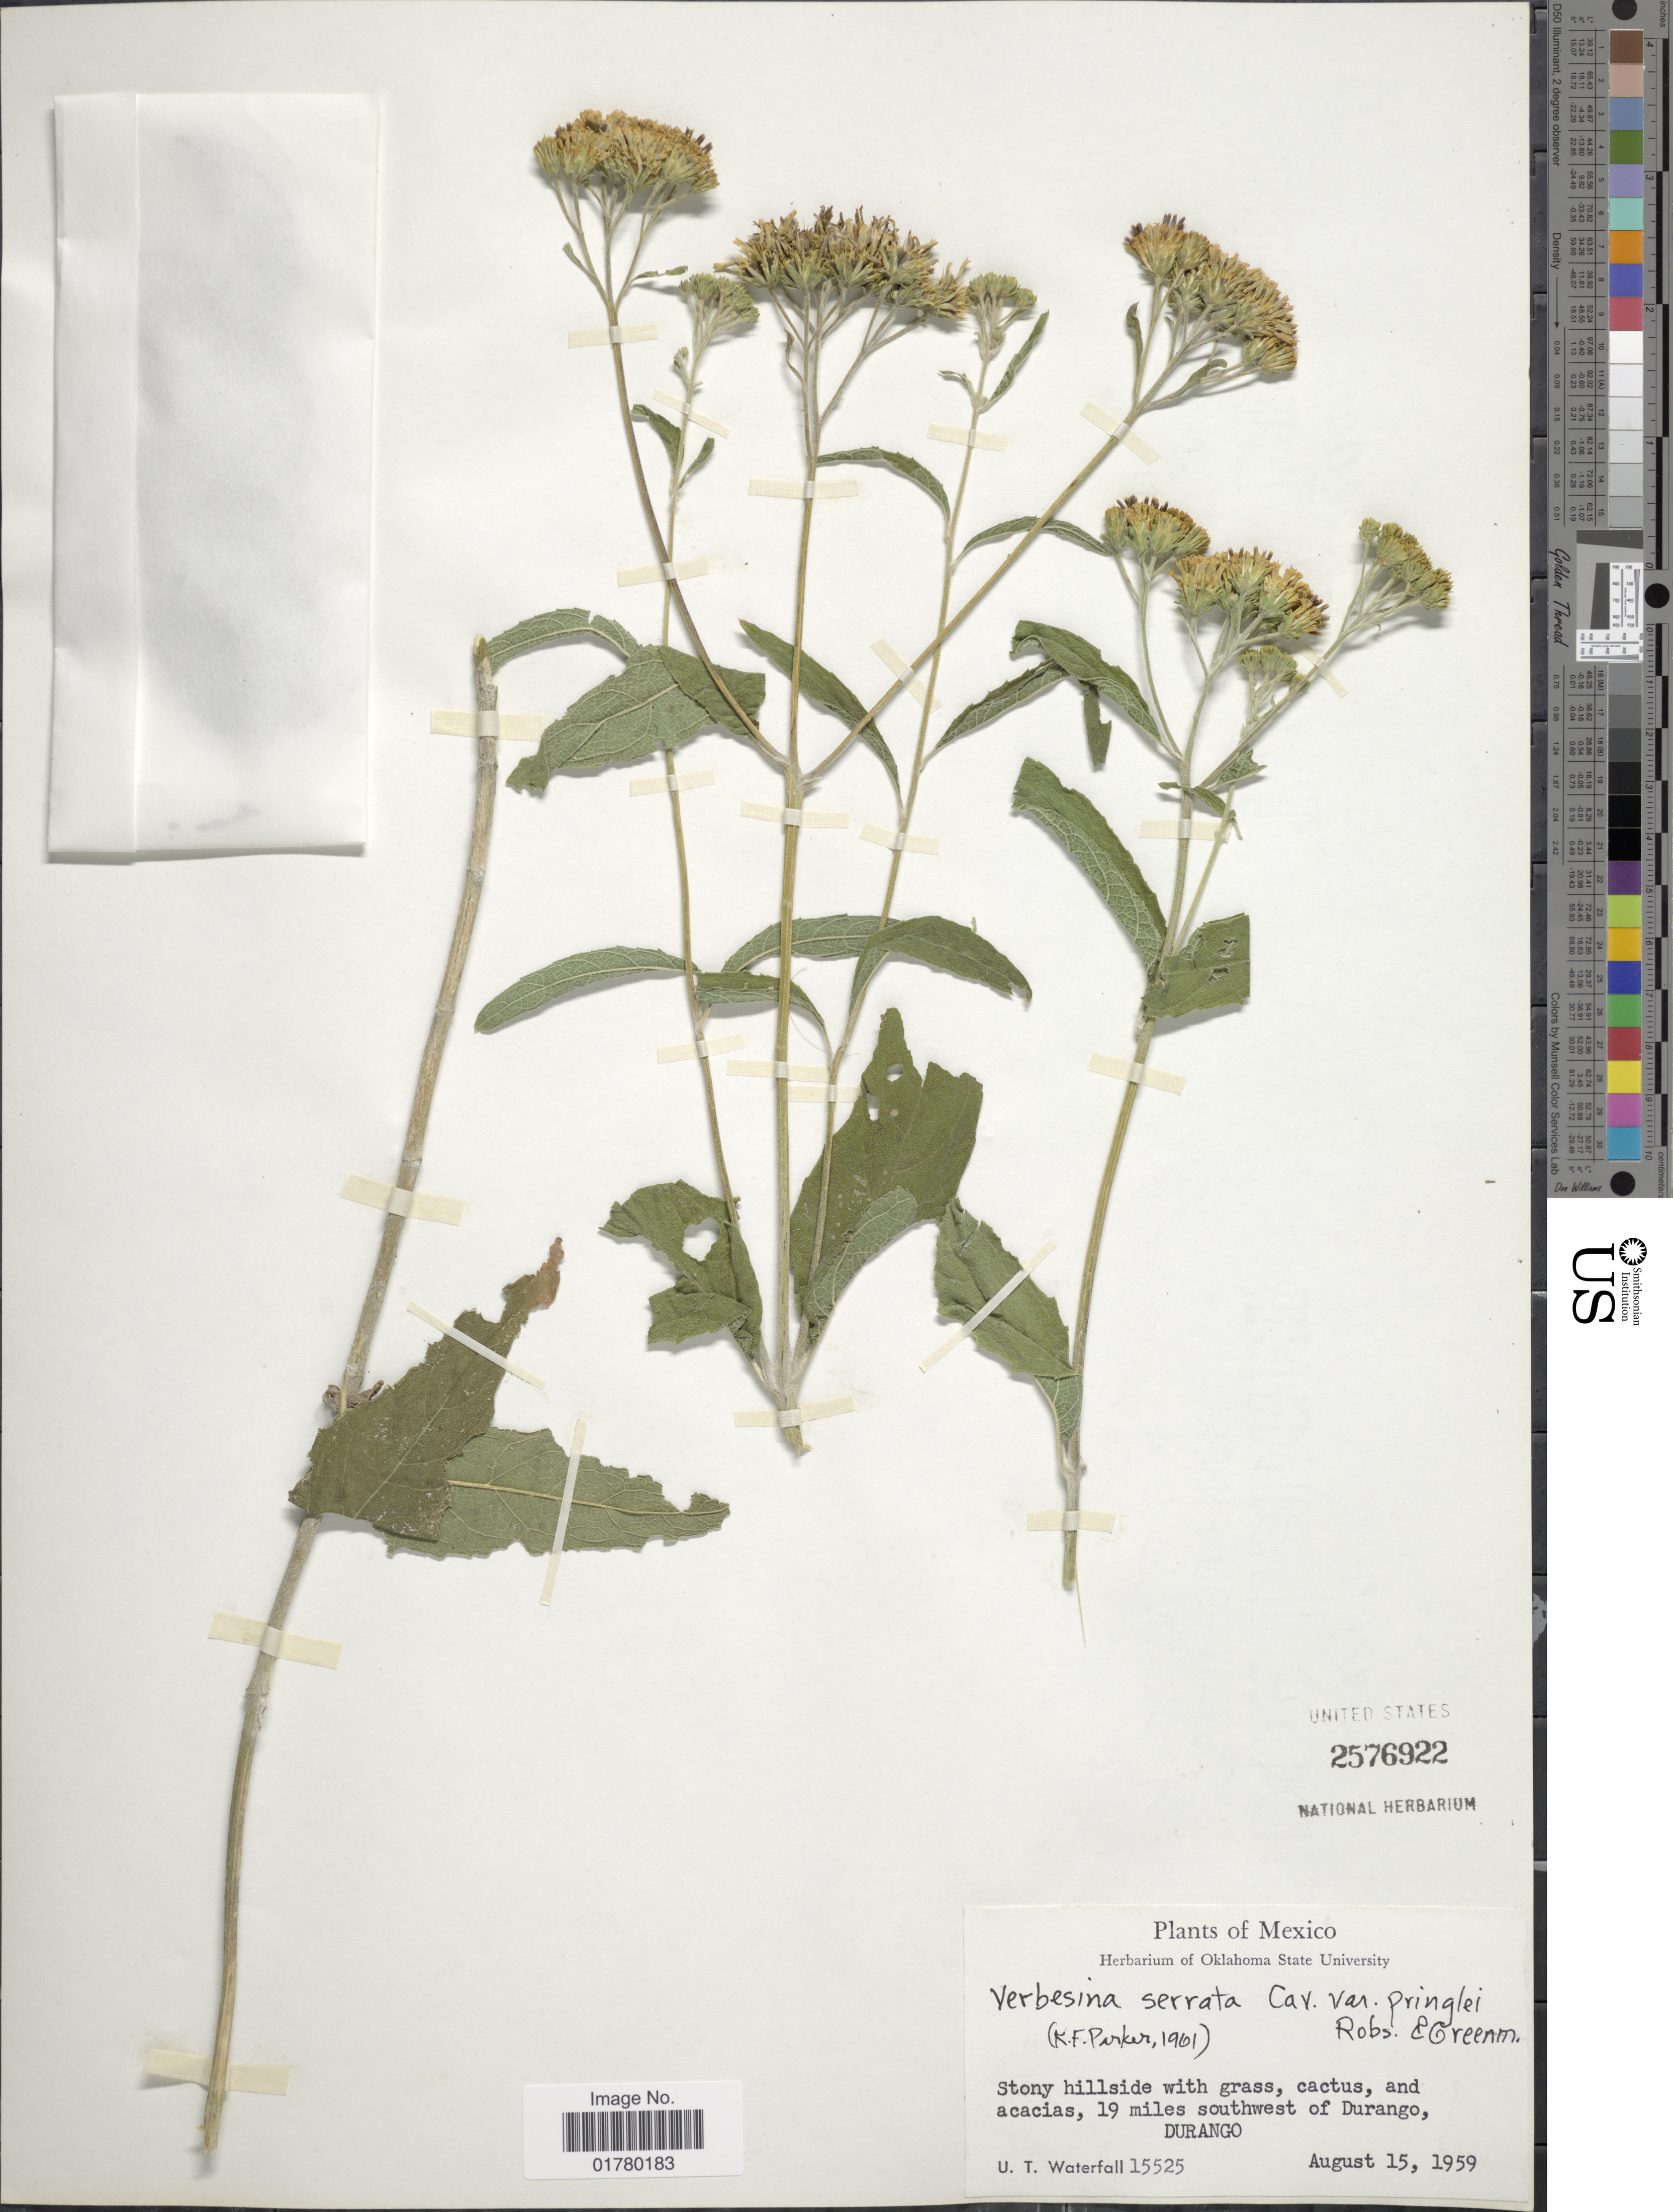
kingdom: Plantae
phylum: Tracheophyta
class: Magnoliopsida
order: Asterales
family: Asteraceae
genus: Verbesina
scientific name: Verbesina serrata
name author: Cav.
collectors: U. T. Waterfall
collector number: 15525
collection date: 1959-08-15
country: Mexico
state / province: Durango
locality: Stony hillside with grass, cactus, and acacias, 19 miles southwest of Durango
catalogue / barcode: US 2576922